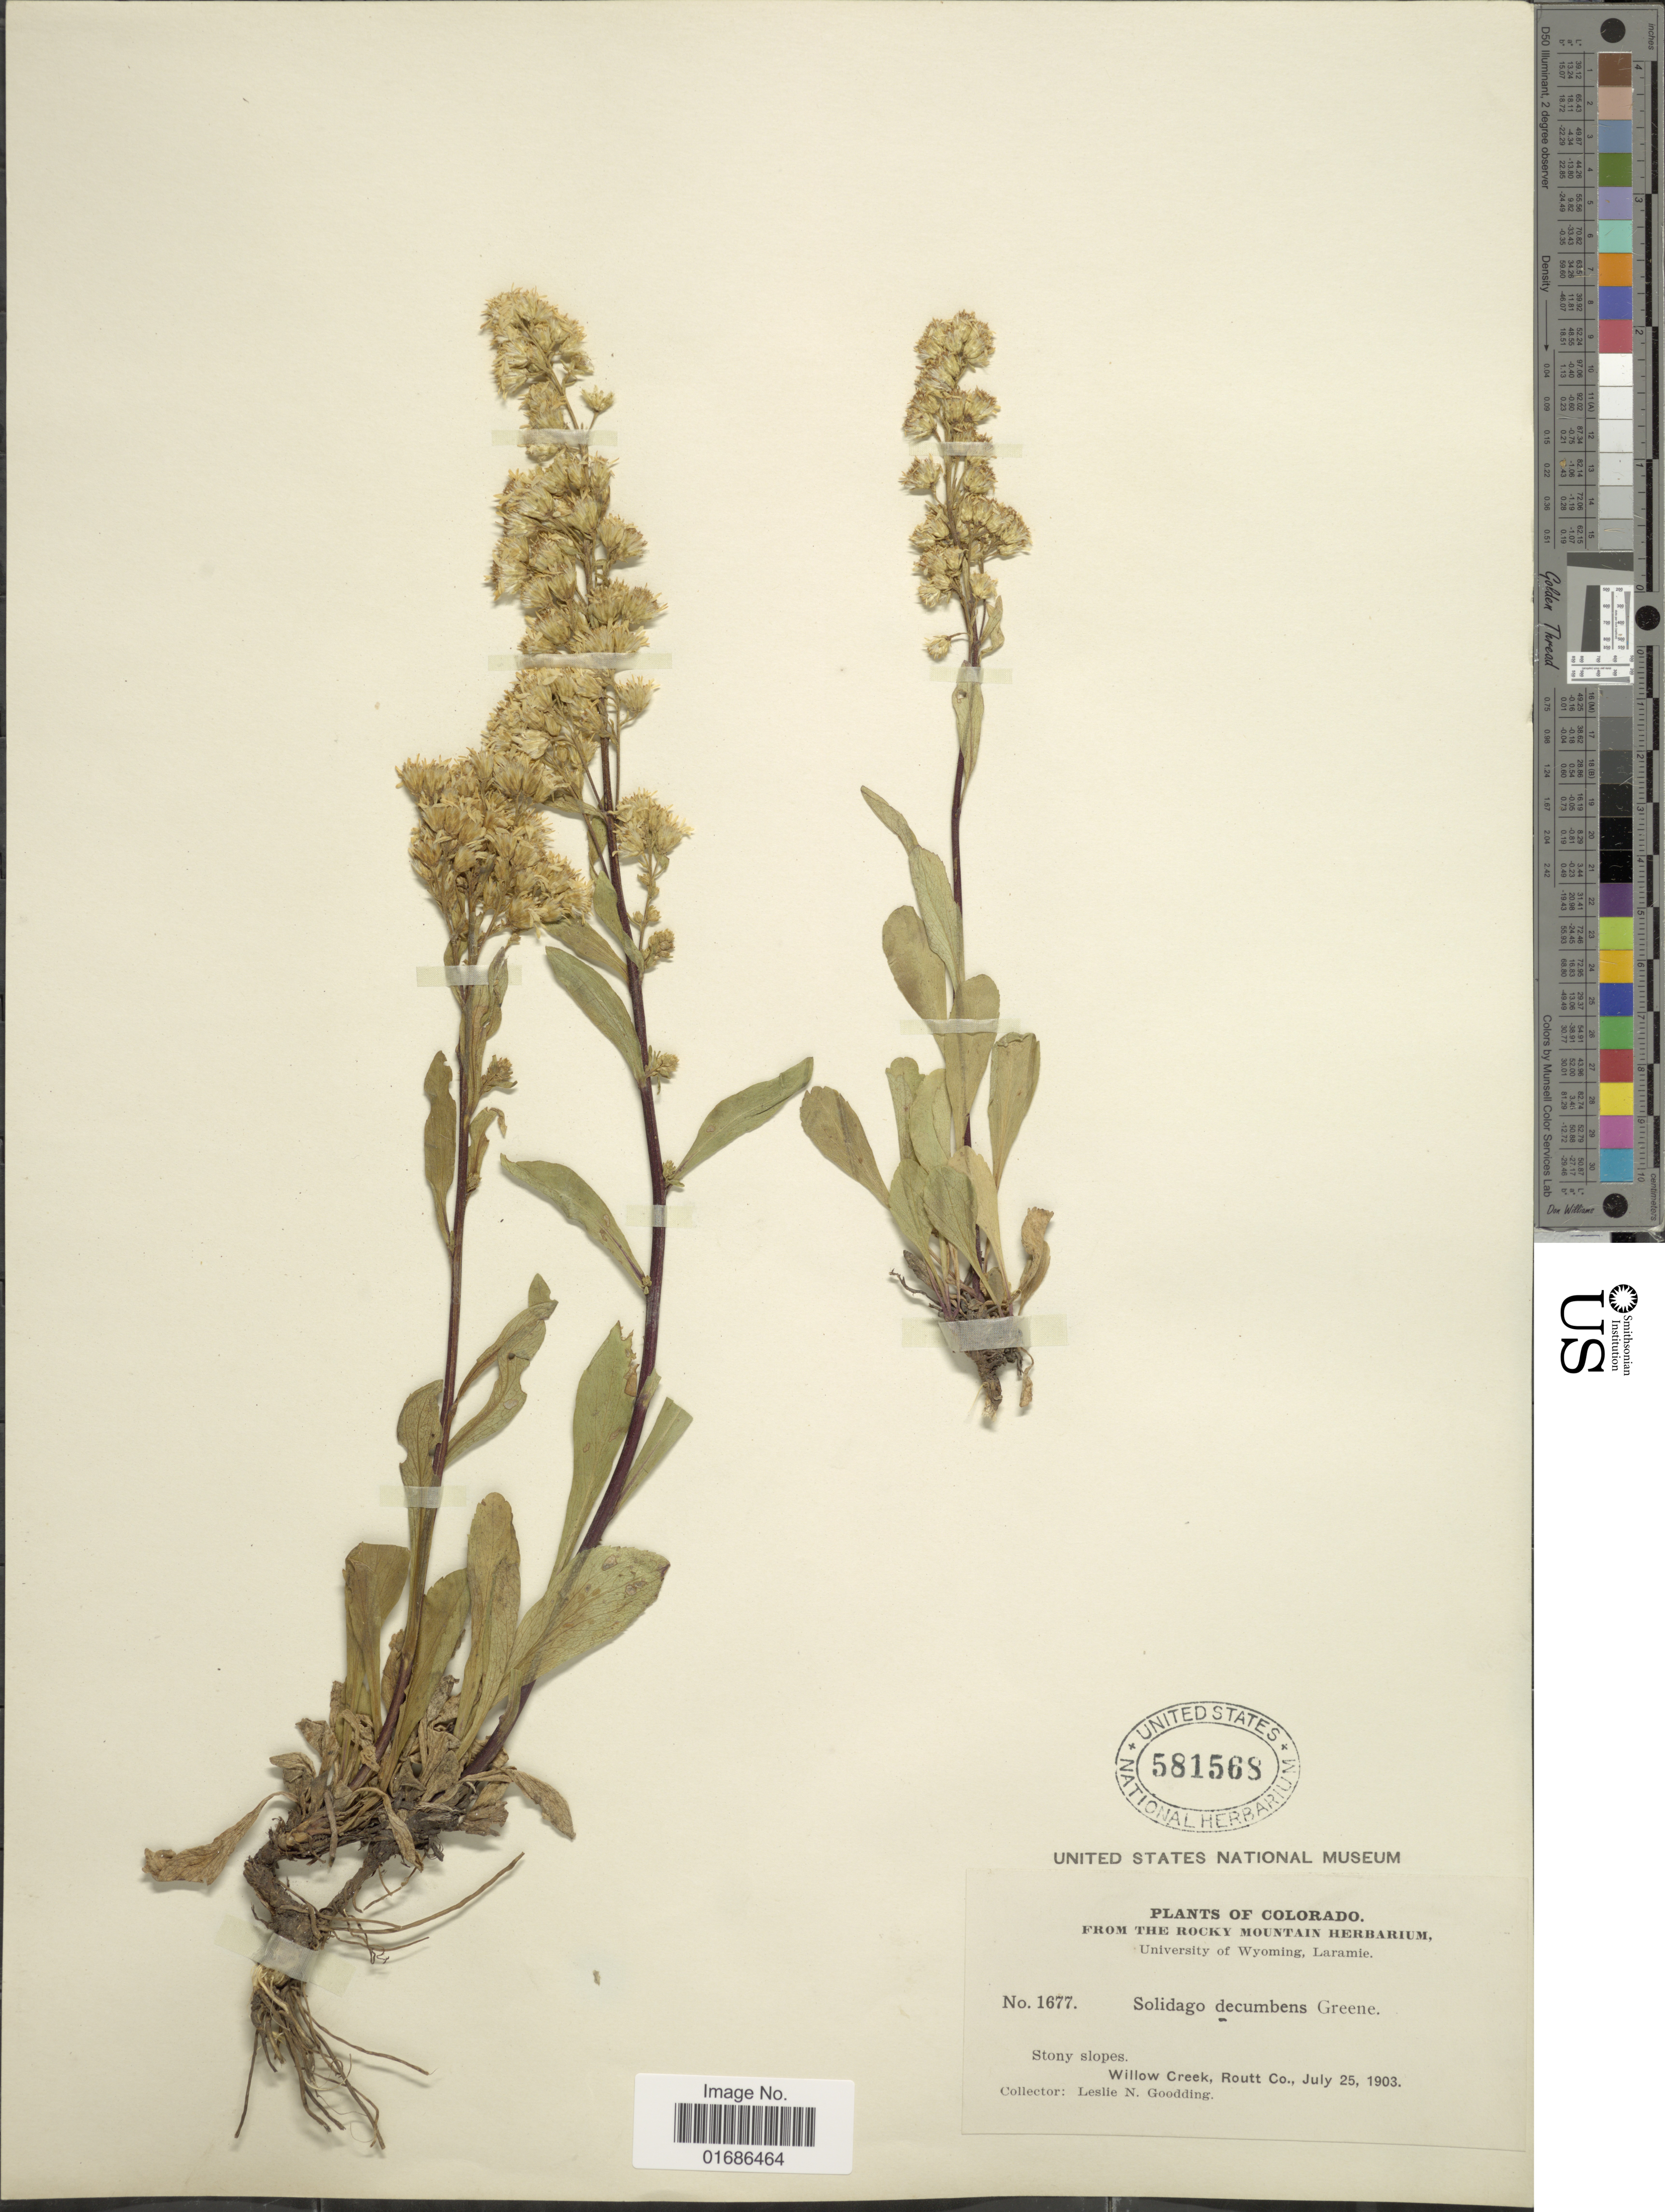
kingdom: Plantae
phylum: Tracheophyta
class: Magnoliopsida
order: Asterales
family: Asteraceae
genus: Solidago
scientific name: Solidago decumbens var. oreophila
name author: (Rydb.) Fernald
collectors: L. N. Goodding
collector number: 1677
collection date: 1903-07-25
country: United States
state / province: Colorado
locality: Stony slopes, Willow Creek, Routt Co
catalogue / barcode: US 581568